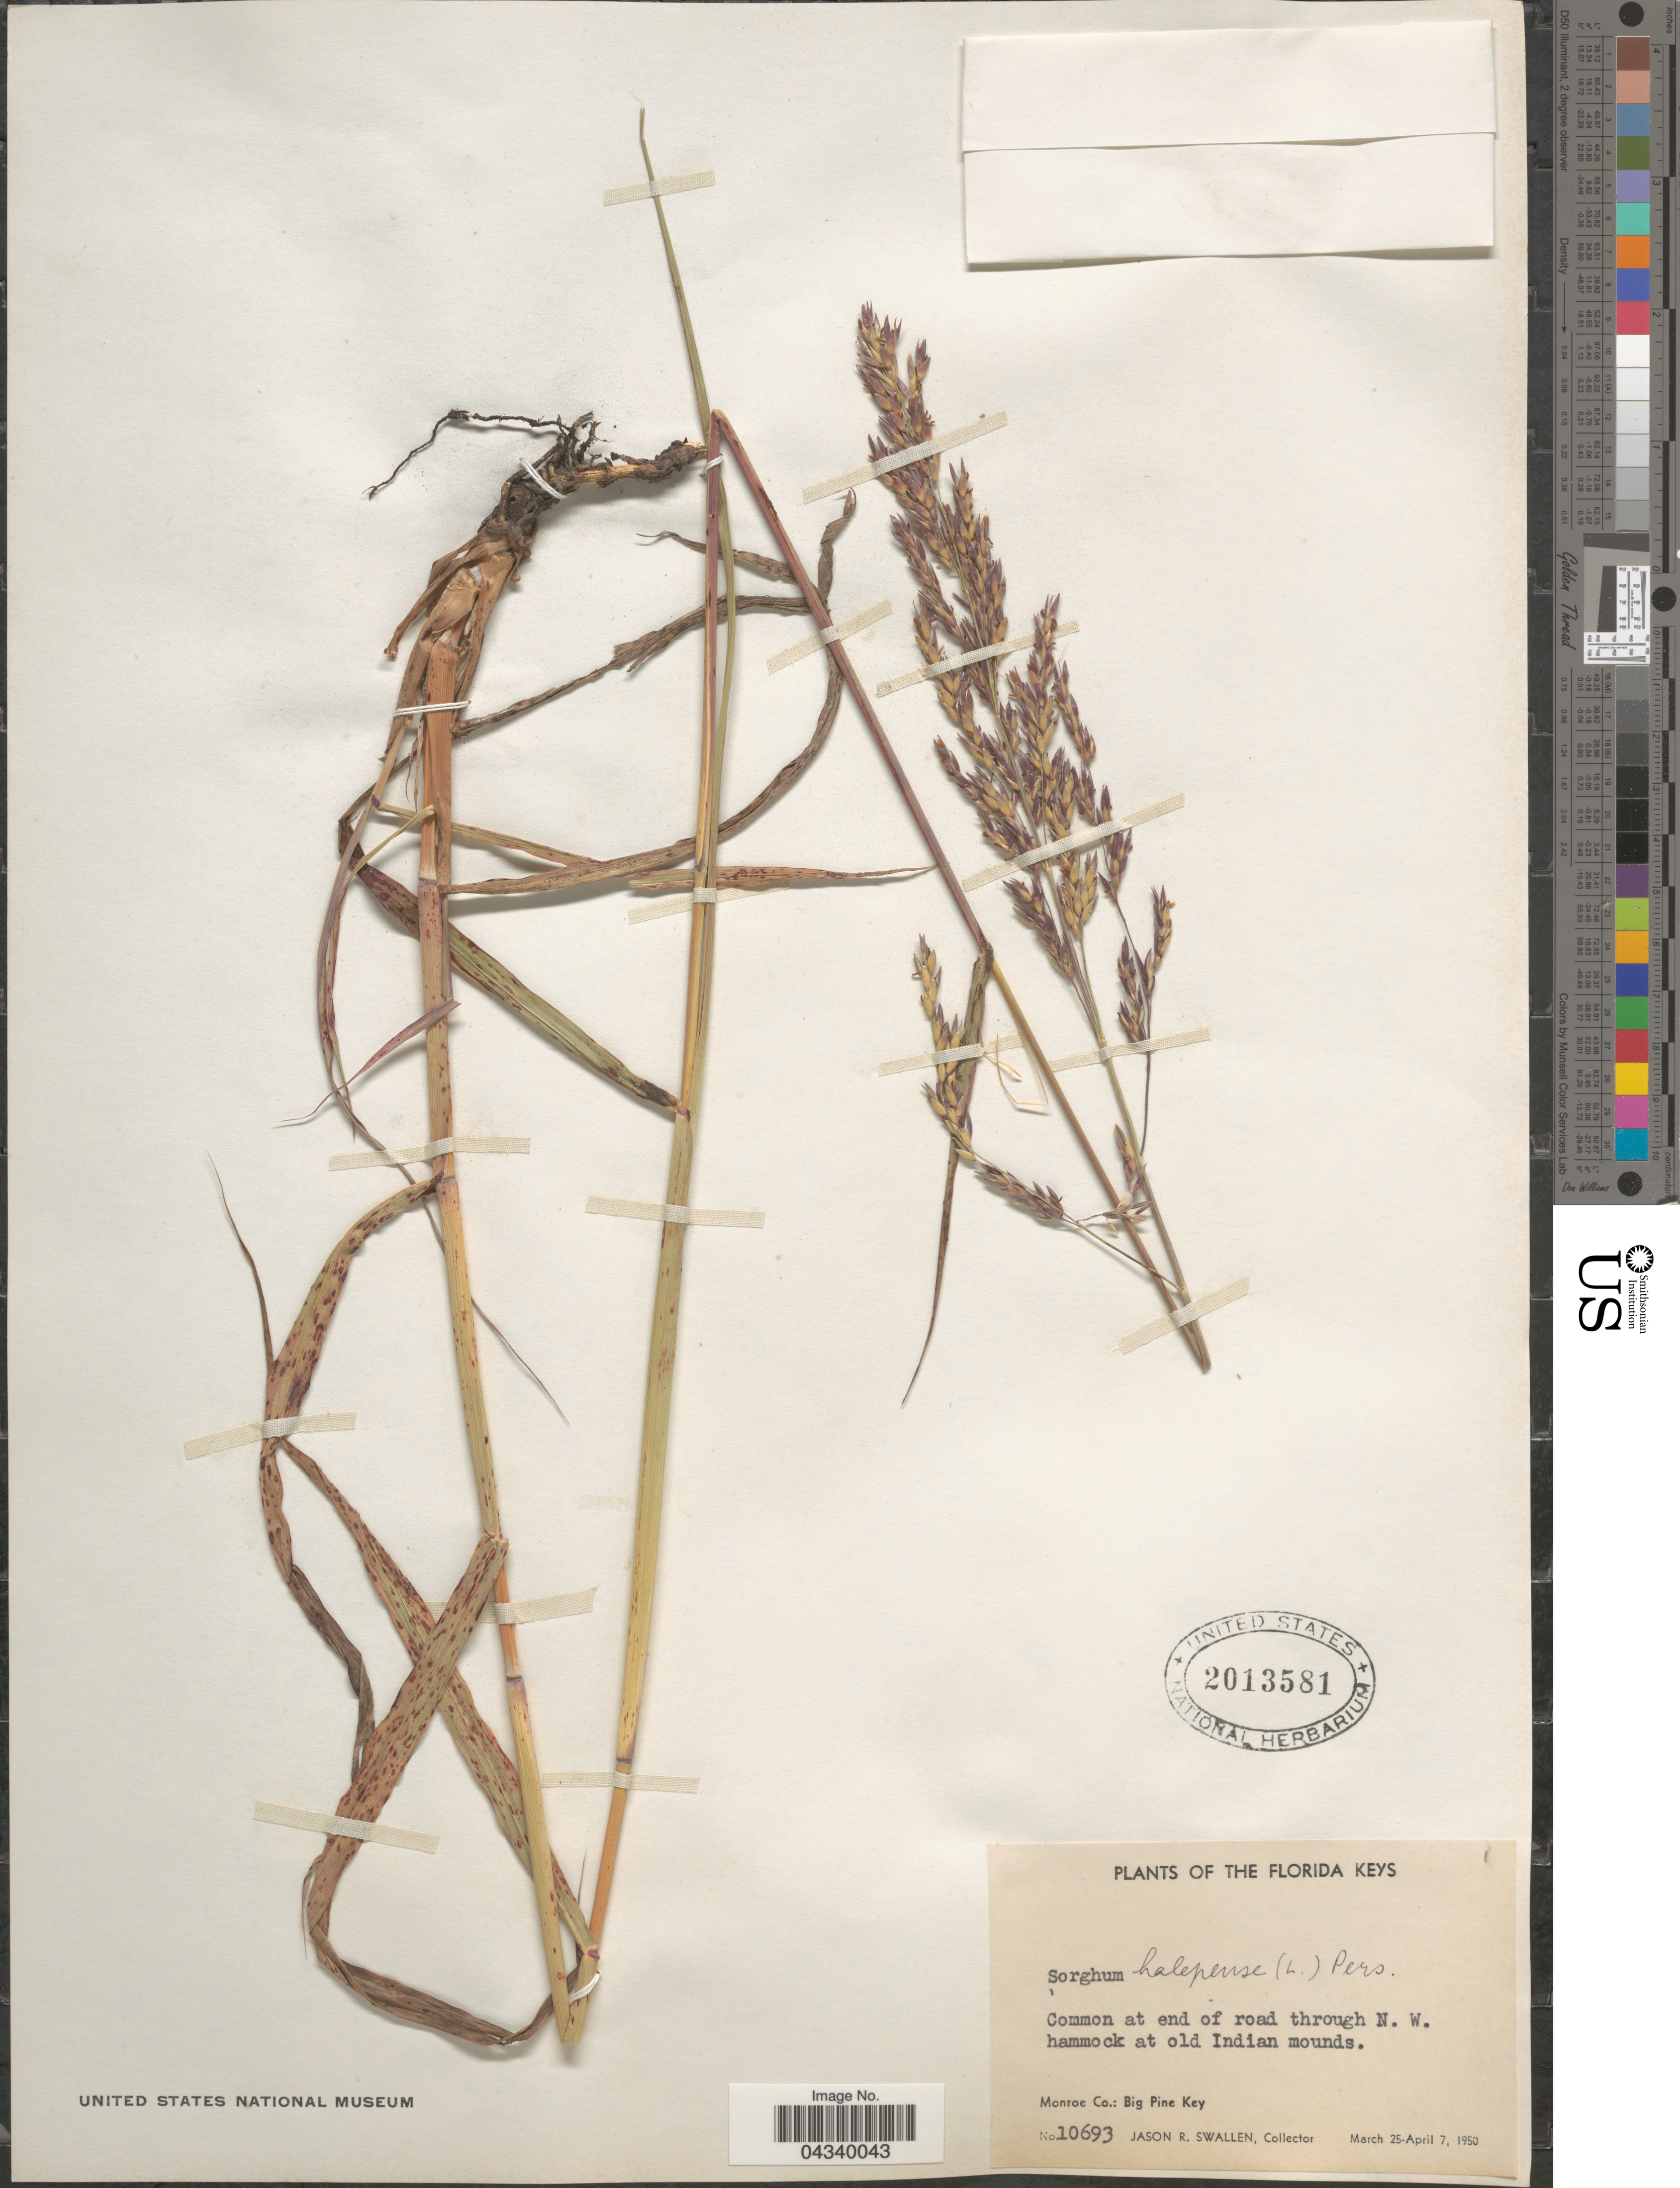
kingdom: Plantae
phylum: Tracheophyta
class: Liliopsida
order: Poales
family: Poaceae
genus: Sorghum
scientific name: Sorghum halepense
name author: (L.) Pers.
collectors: J. R. Swallen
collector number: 10693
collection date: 1950-03-25/1950-04-07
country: United States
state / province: Florida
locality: The Florida Keys. At end of road through N. W. hammock at old Indian mounds. Monroe Co.: Big Pine Key.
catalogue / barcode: US 2013581